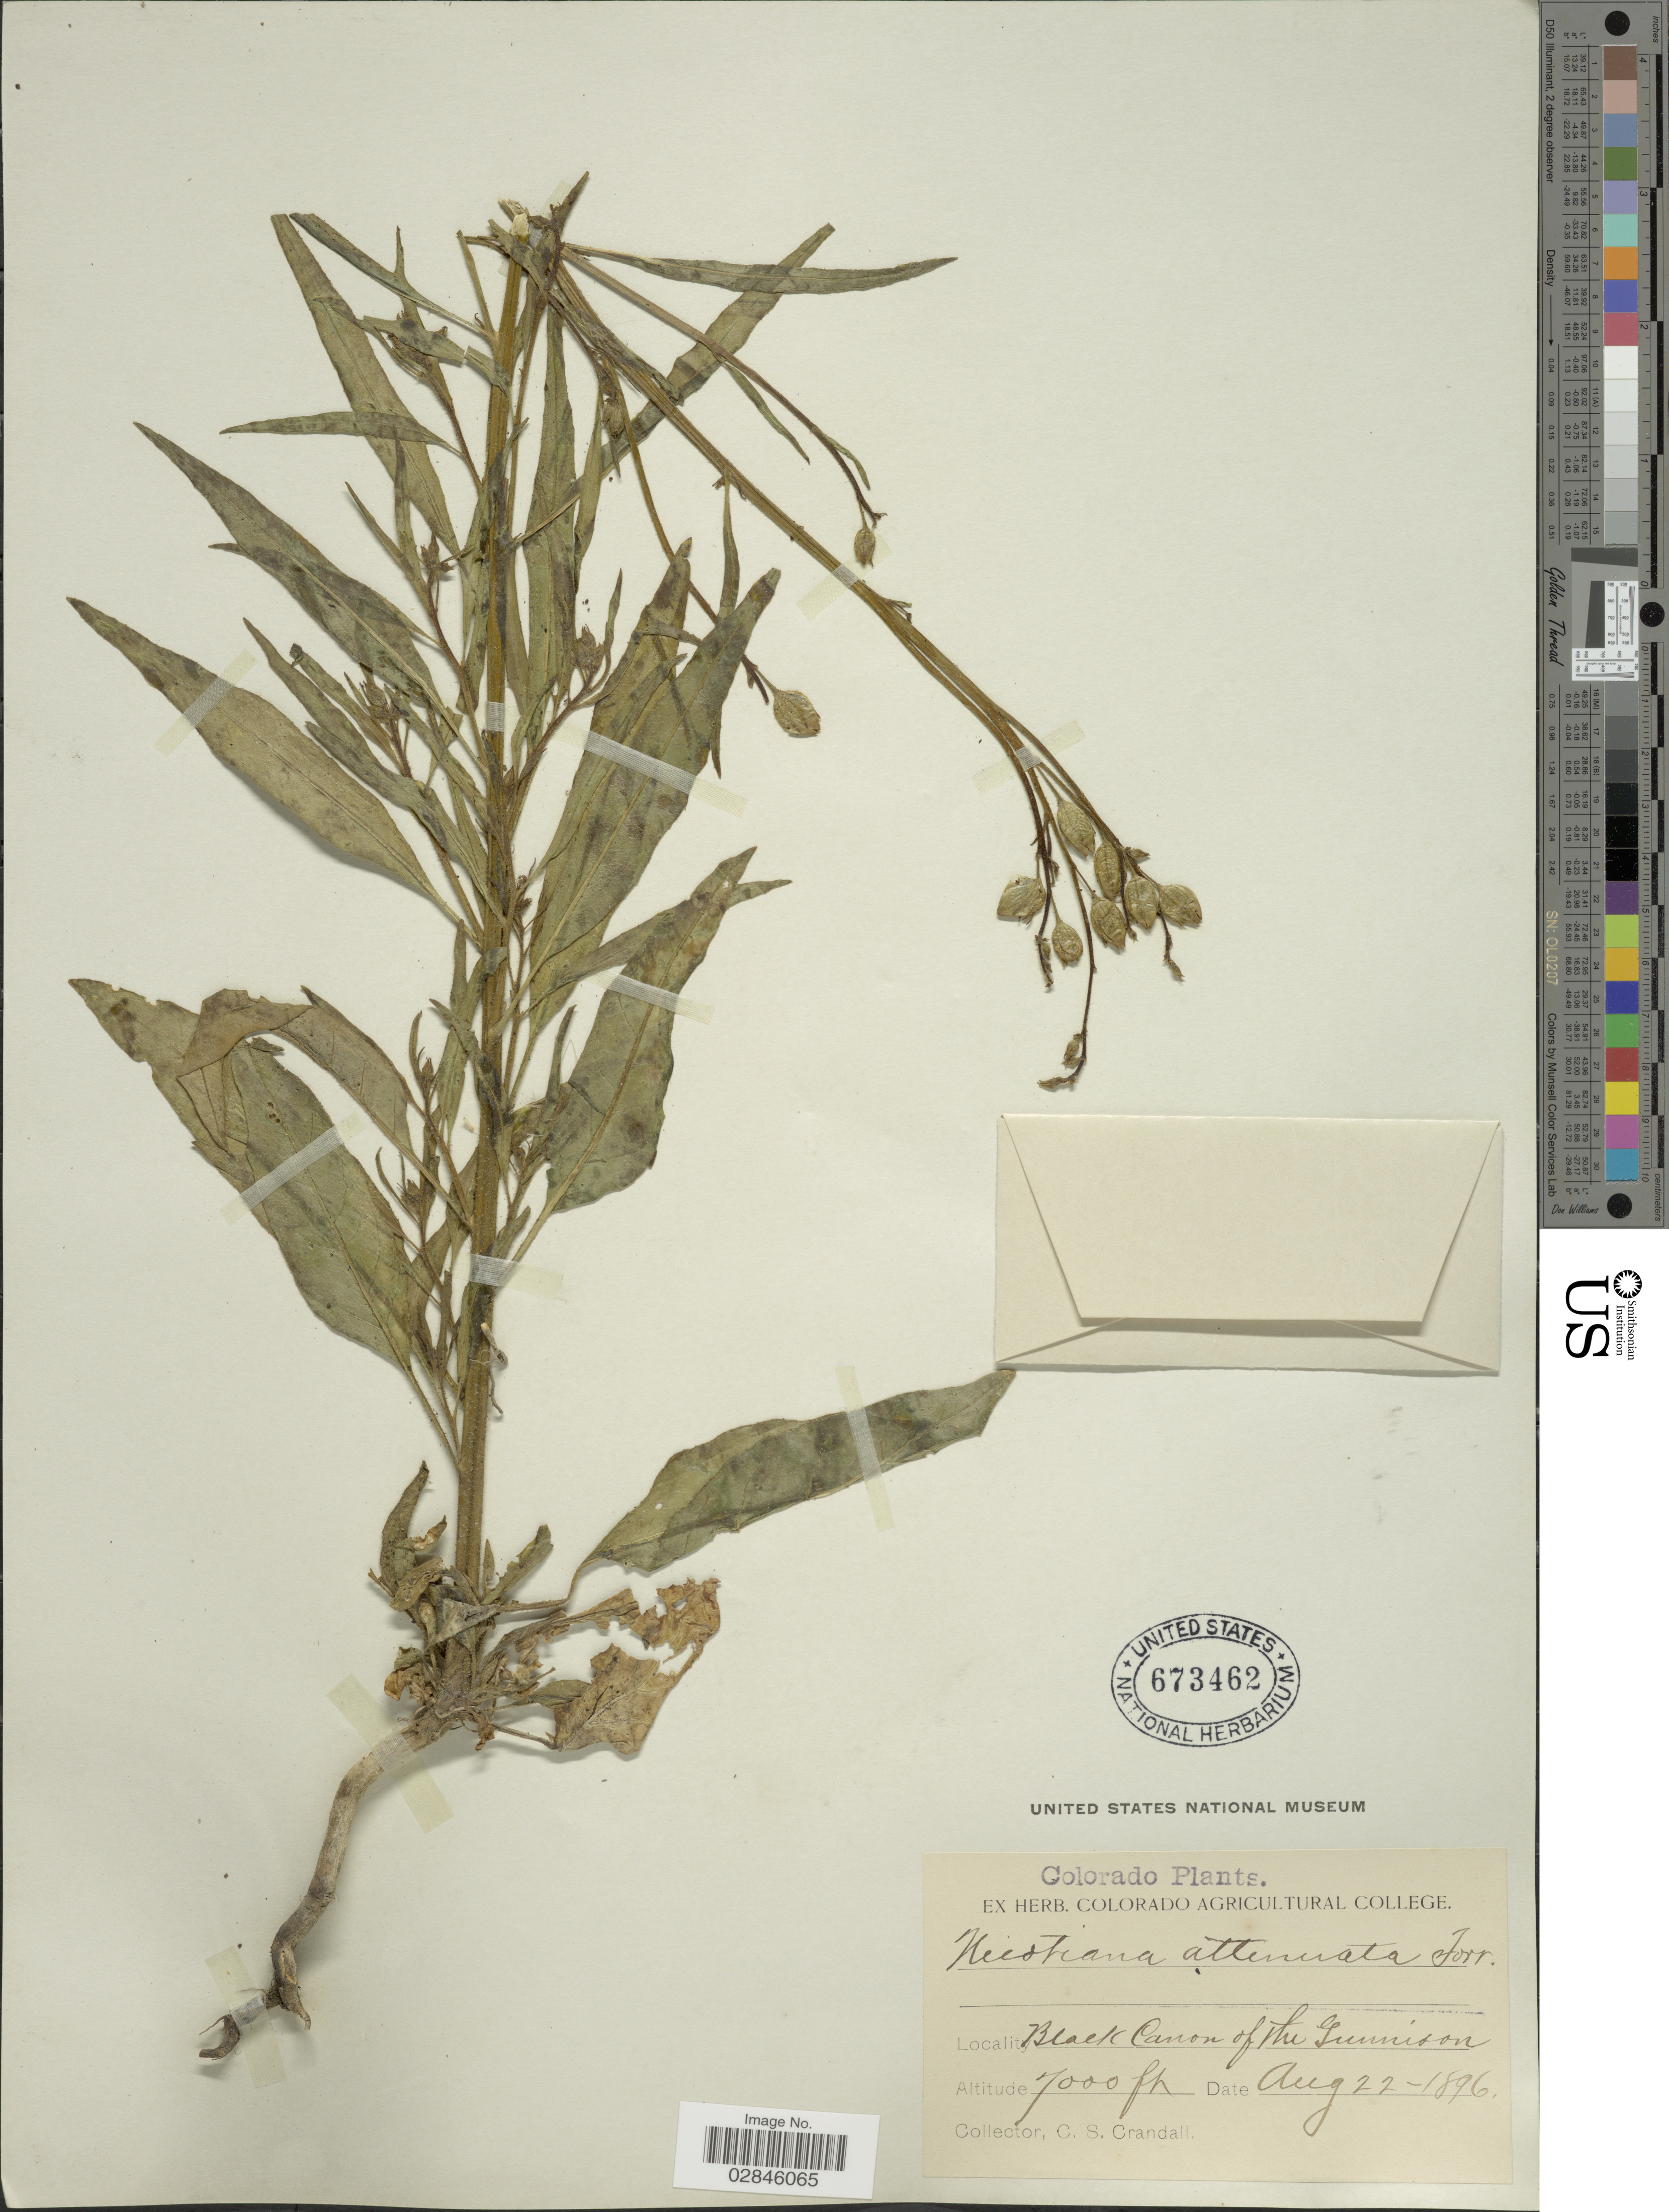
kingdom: Plantae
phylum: Tracheophyta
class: Magnoliopsida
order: Solanales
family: Solanaceae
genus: Nicotiana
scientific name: Nicotiana attenuata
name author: Torr. ex S. Watson in C. King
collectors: C. Crandall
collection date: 1896-08-22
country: United States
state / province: Colorado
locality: Black Canon of the Gunnison.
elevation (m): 2134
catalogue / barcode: US 673462